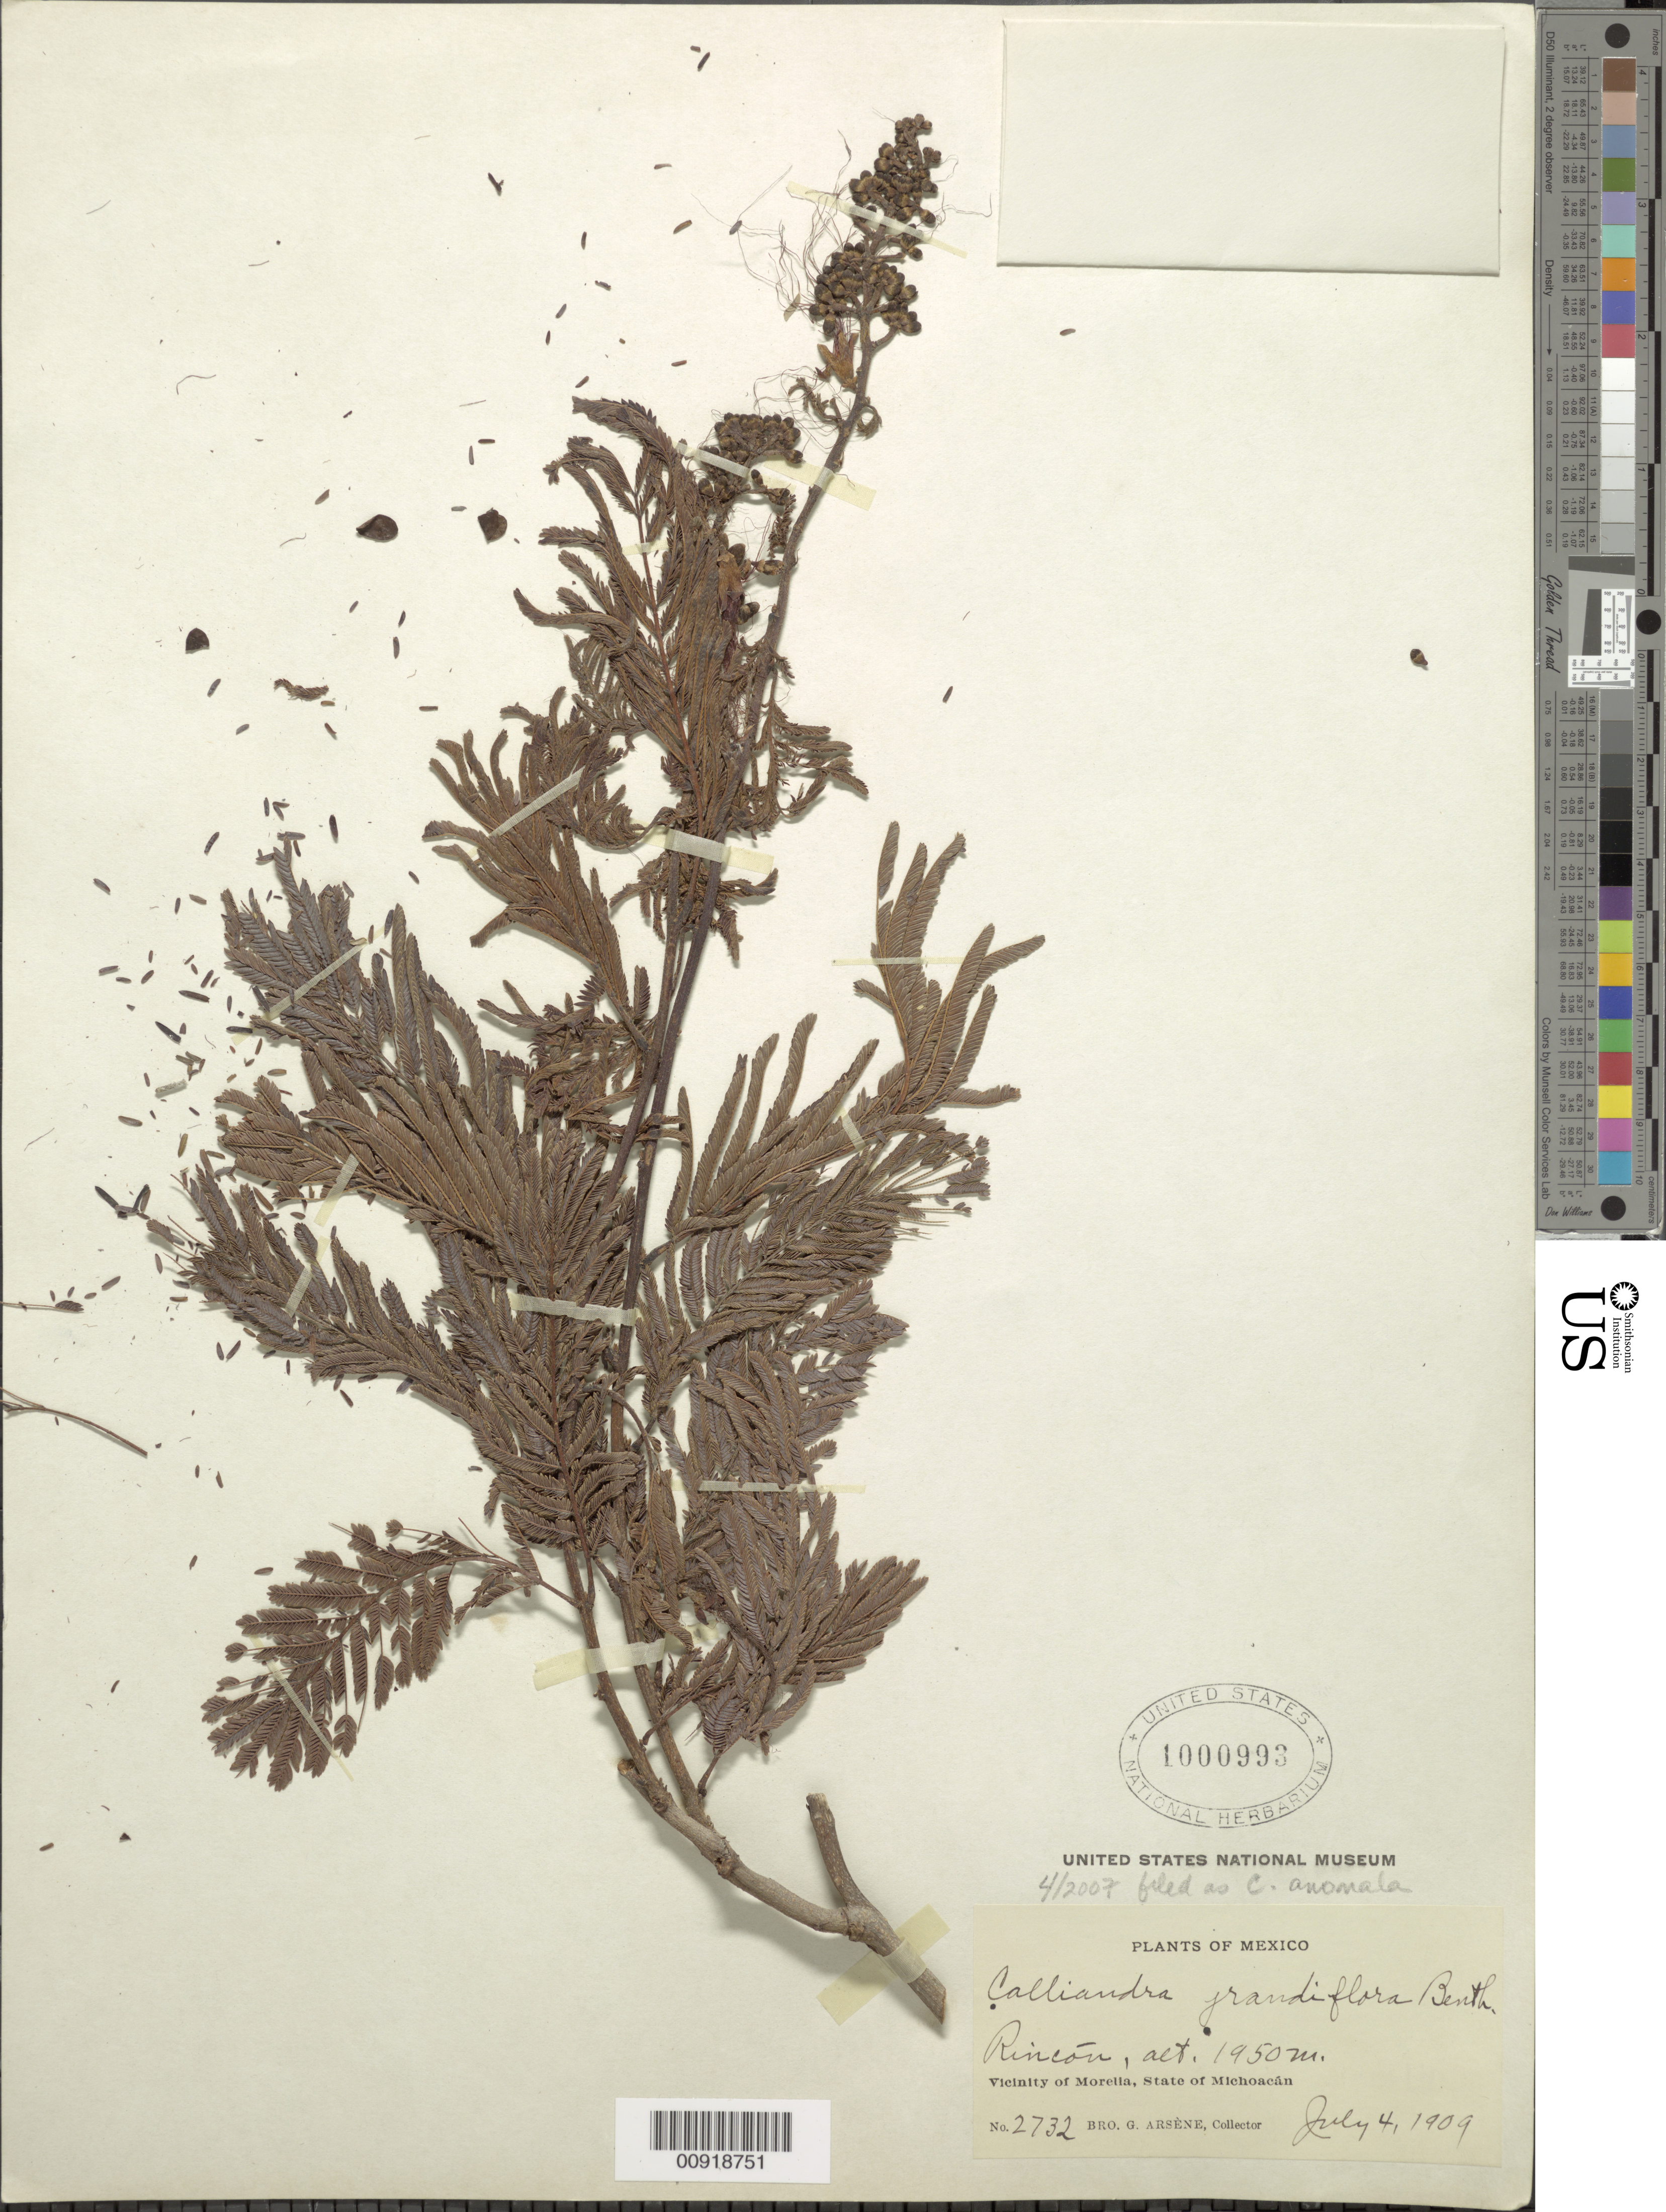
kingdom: Plantae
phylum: Tracheophyta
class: Magnoliopsida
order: Fabales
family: Fabaceae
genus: Calliandra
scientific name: Calliandra anomala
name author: (Kunth) J.F. Macbr.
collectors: Bro. G. Arsène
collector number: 2732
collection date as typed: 04 Jul 1909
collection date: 1909-07-04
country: Mexico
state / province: Michoacán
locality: Rincón. Vicinity of Morelia, State of Michoacán.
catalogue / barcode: US 1000993